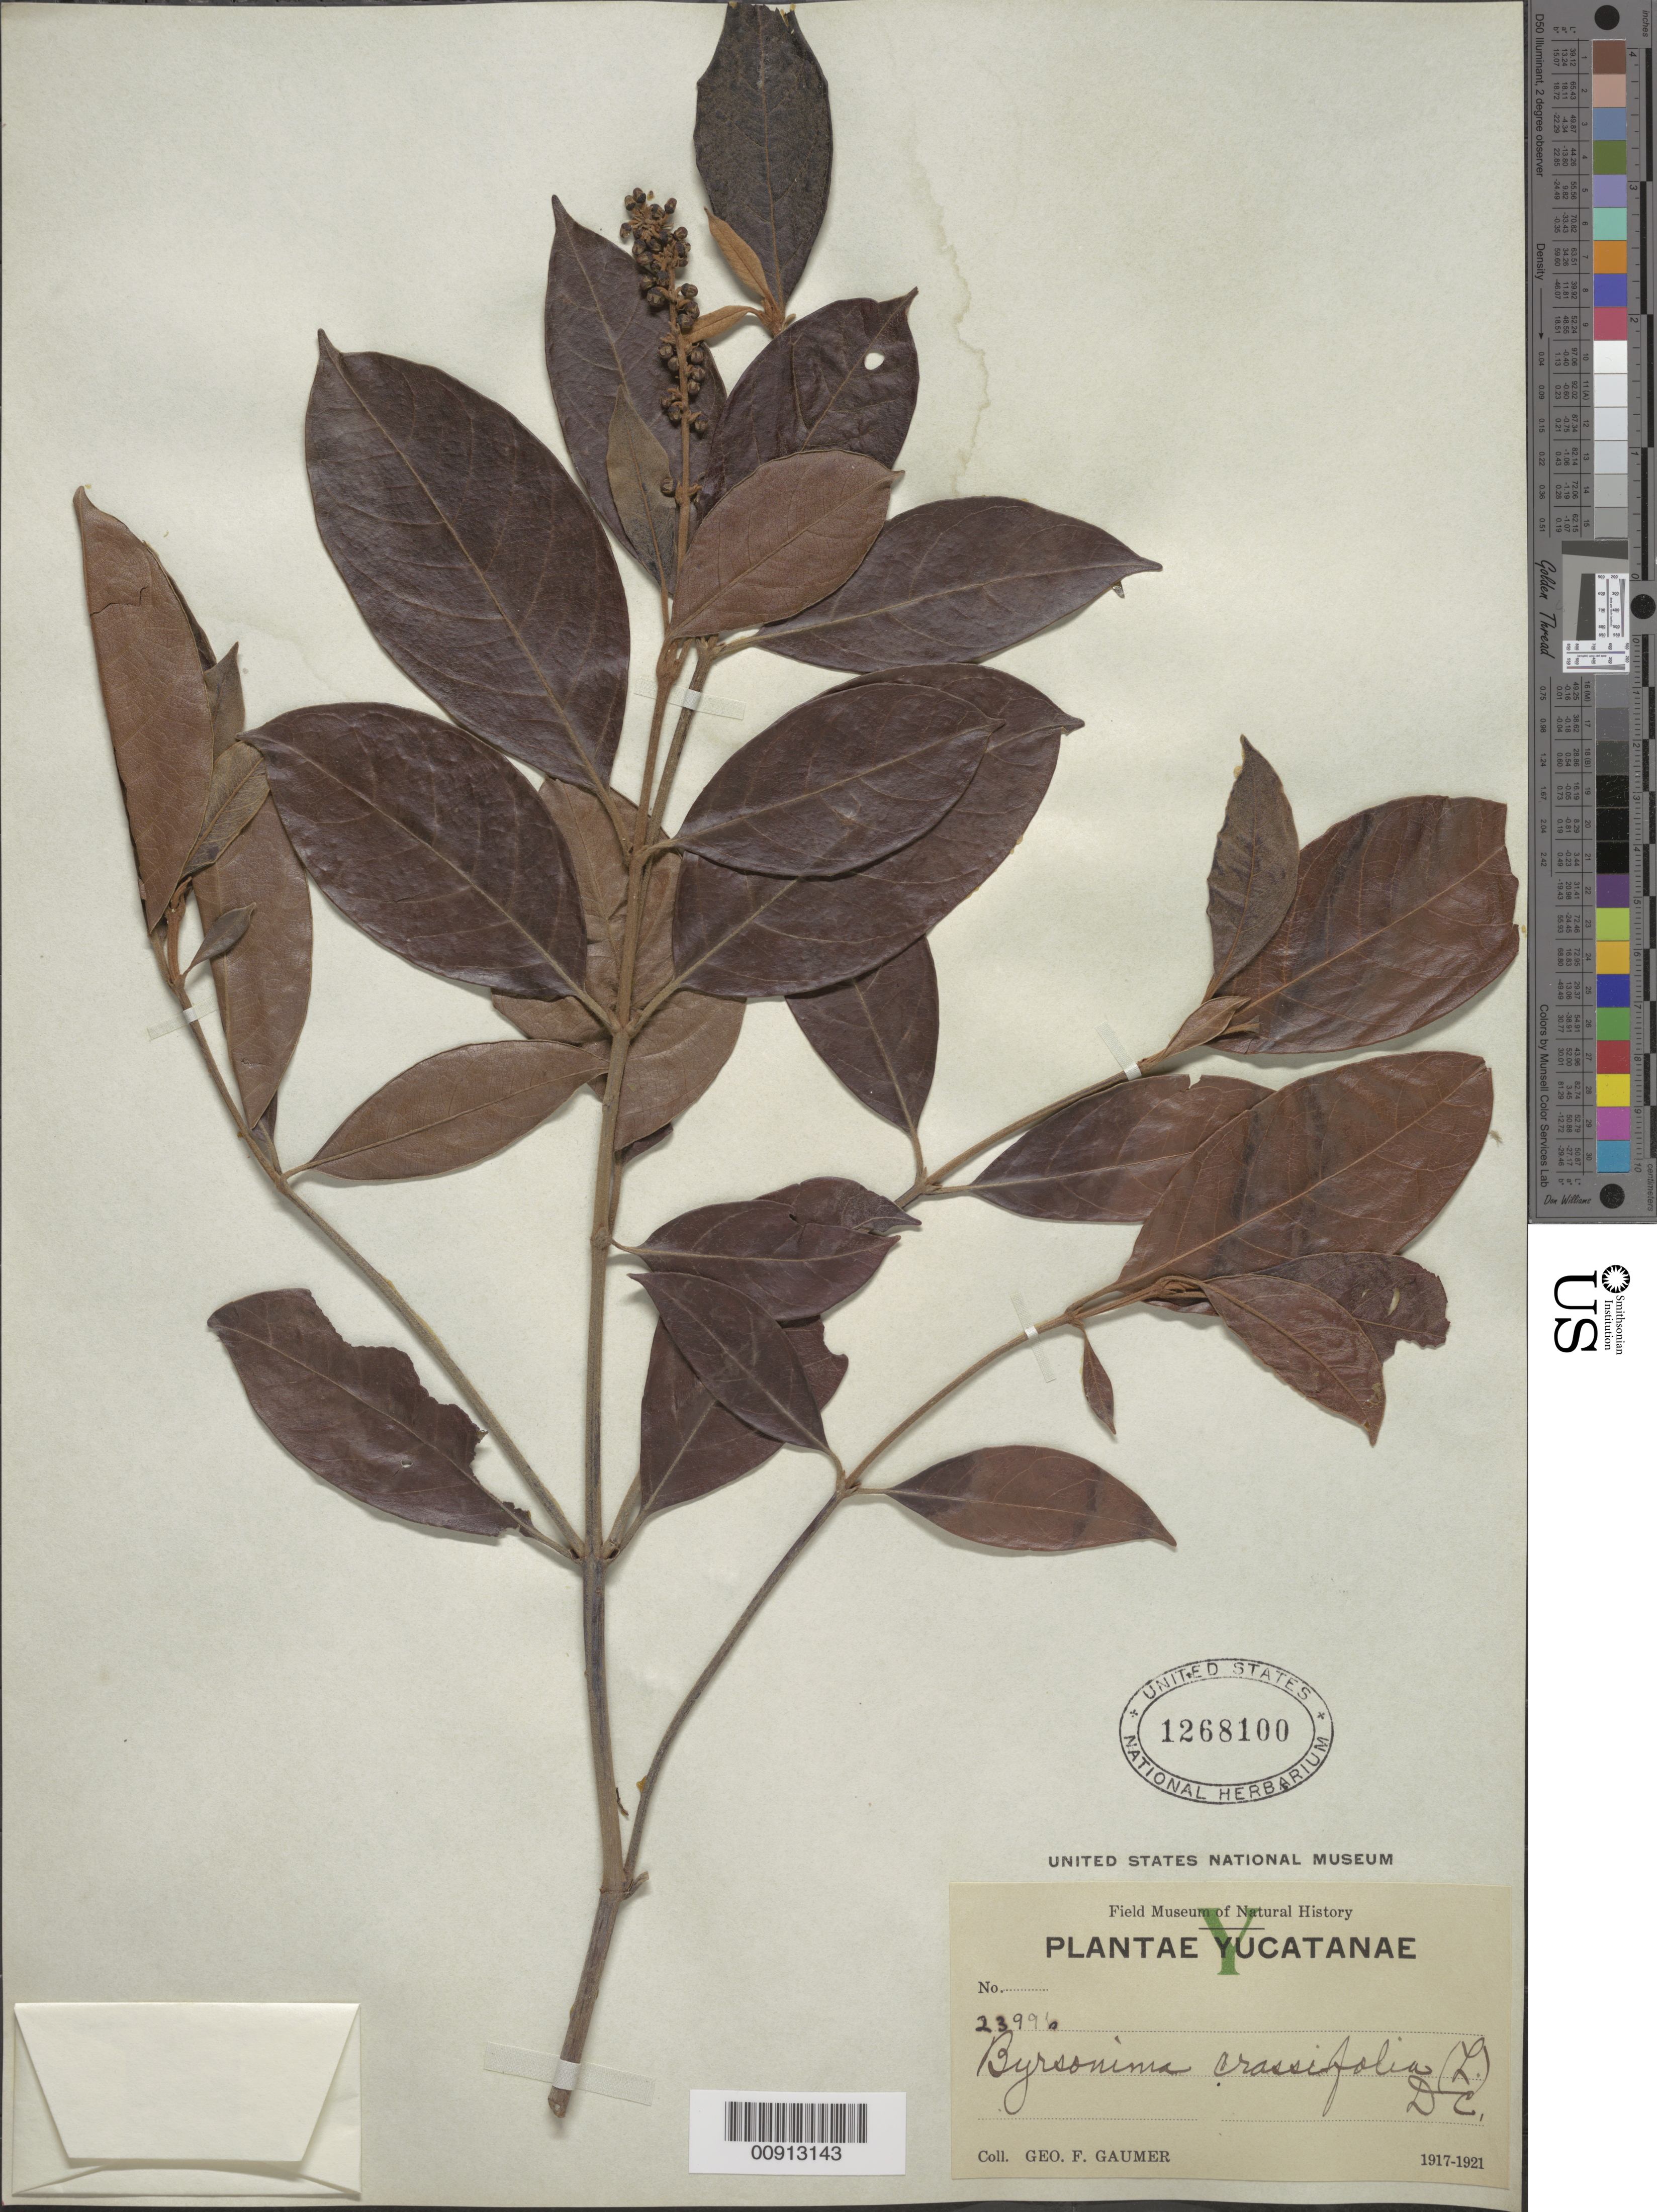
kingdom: Plantae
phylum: Tracheophyta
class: Magnoliopsida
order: Malpighiales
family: Malpighiaceae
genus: Byrsonima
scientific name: Byrsonima crassifolia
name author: (L.) Kunth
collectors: G. F. Gaumer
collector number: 23996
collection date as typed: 1917 to -- --- 1921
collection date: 1917/1921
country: Mexico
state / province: Yucatán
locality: Yucatán.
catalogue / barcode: US 1268100